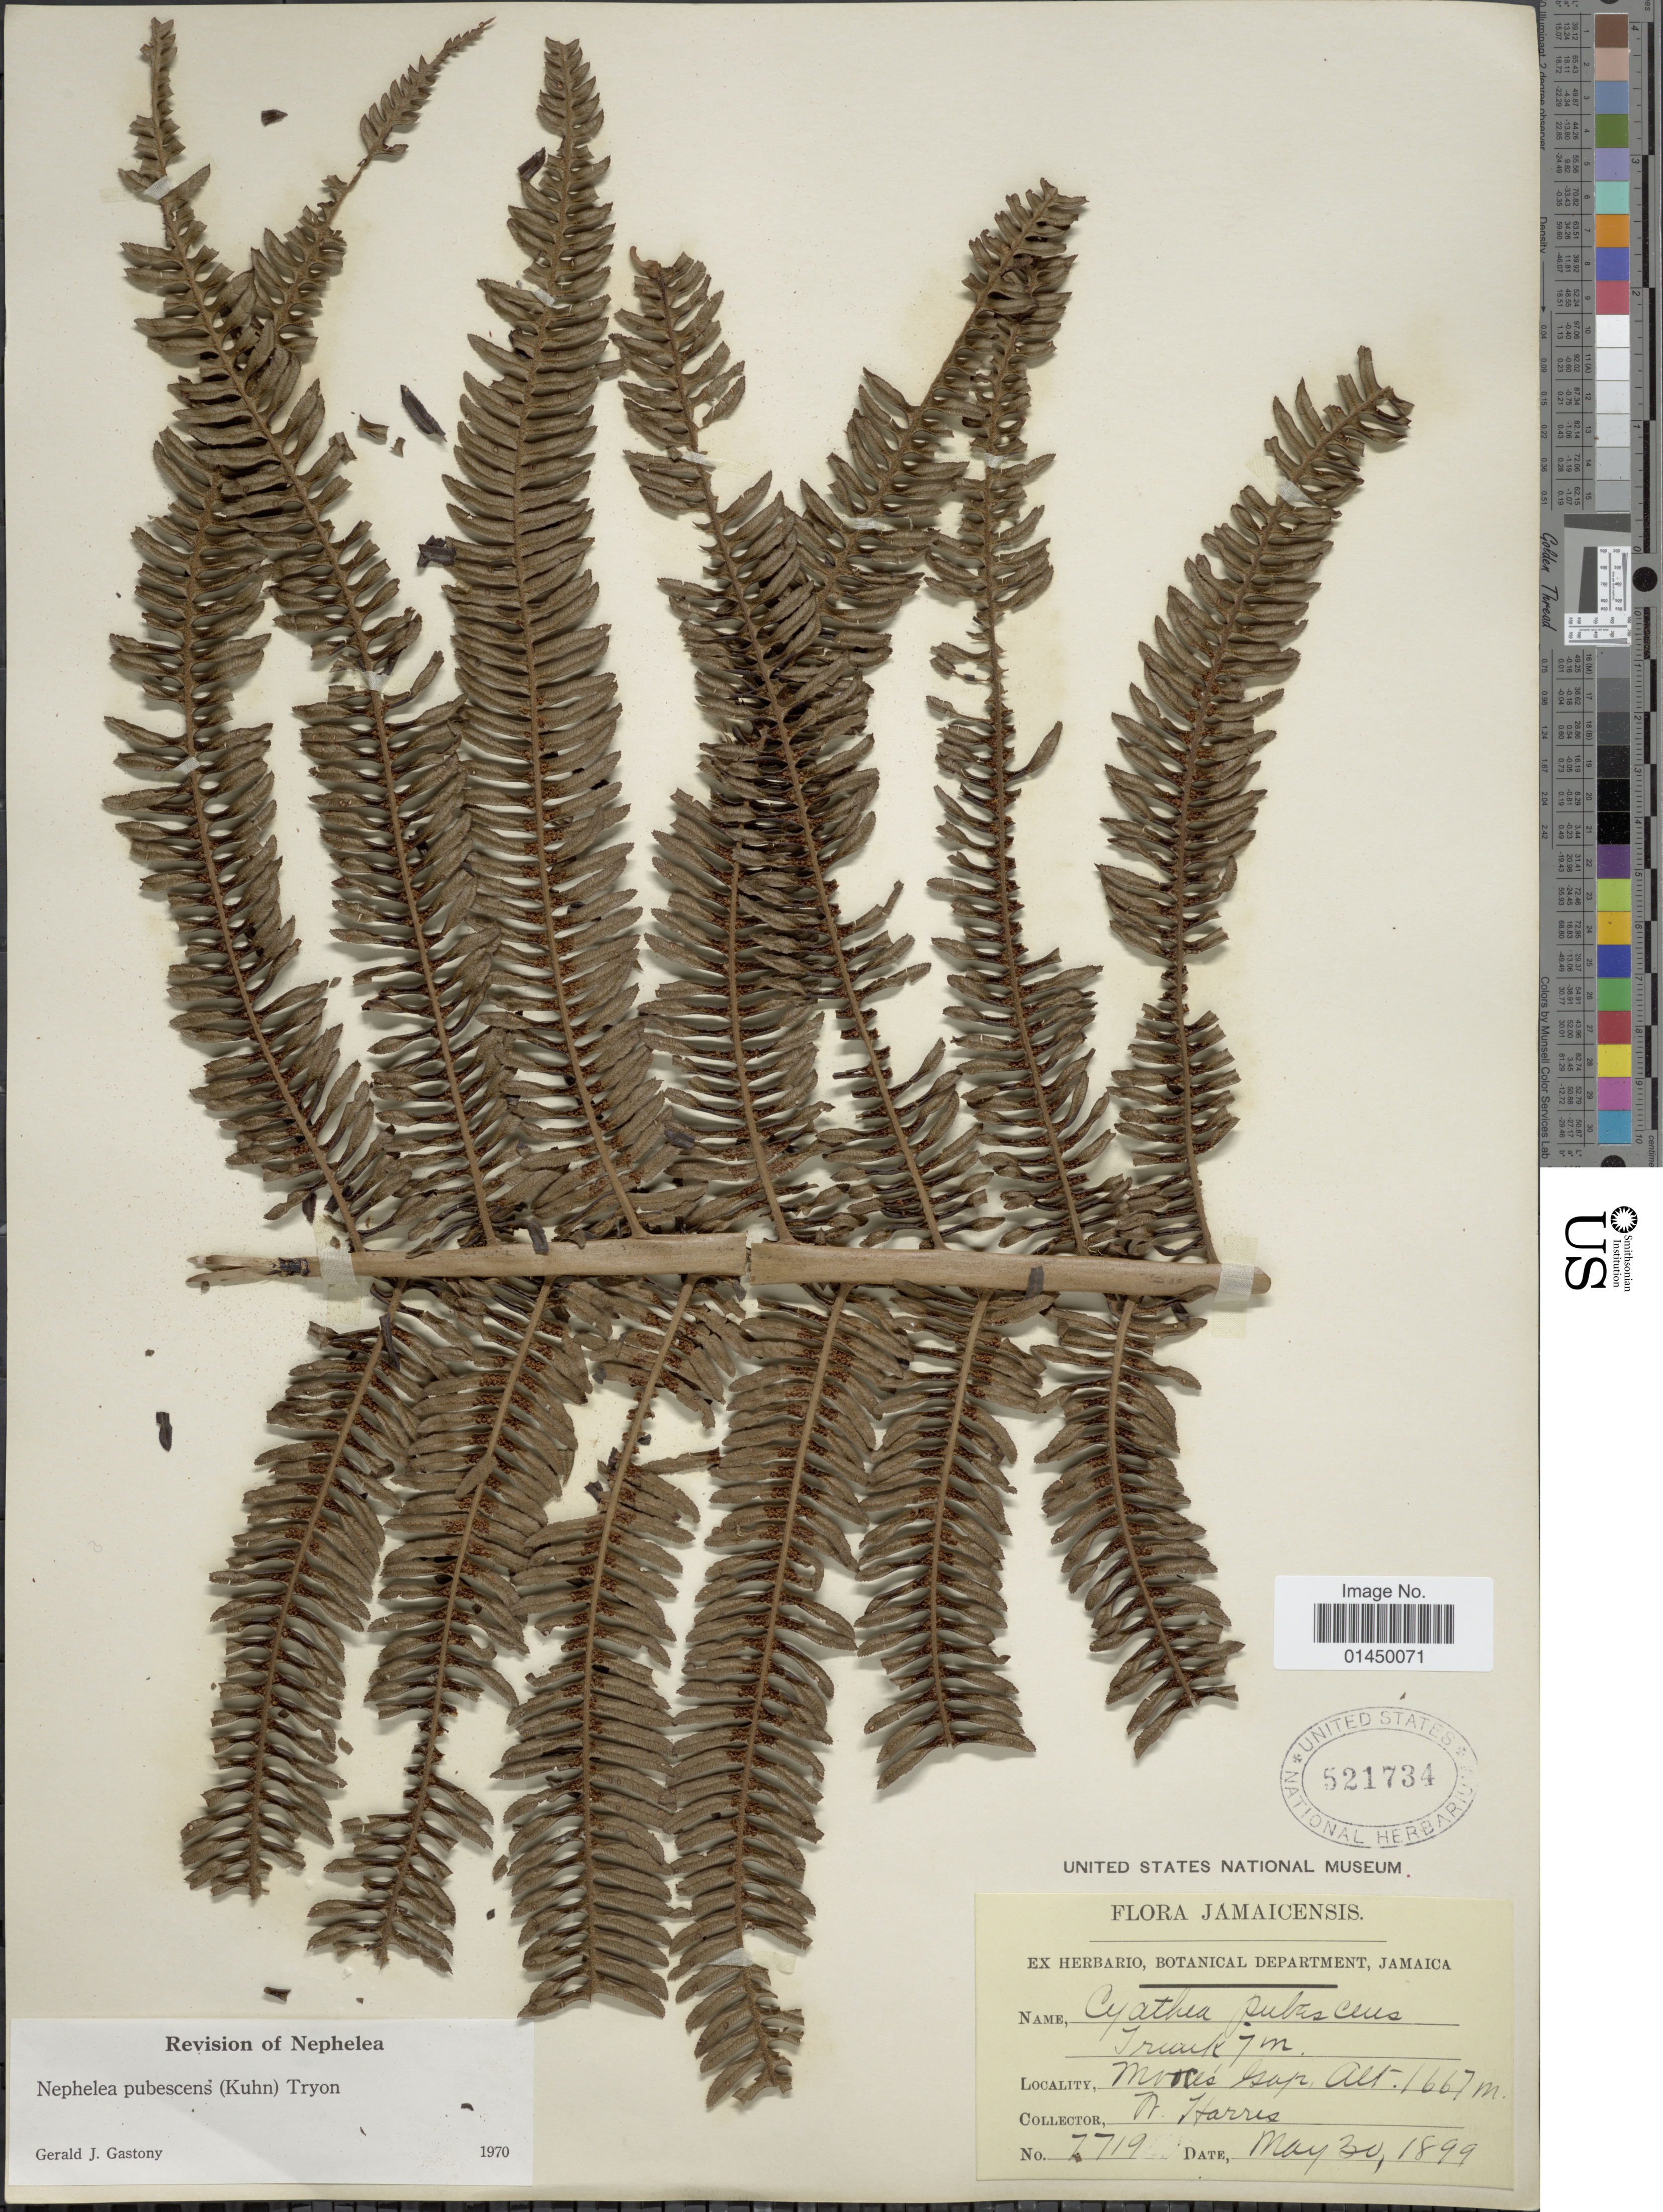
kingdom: Plantae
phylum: Tracheophyta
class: Polypodiopsida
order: Cyatheales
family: Cyatheaceae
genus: Cyathea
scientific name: Cyathea bipinnatifida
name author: (Baker) Domin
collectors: W. Harris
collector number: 7719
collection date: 1899-05-30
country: Jamaica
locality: Jamaicensis, Morce's Gap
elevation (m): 1667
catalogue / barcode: US 521734